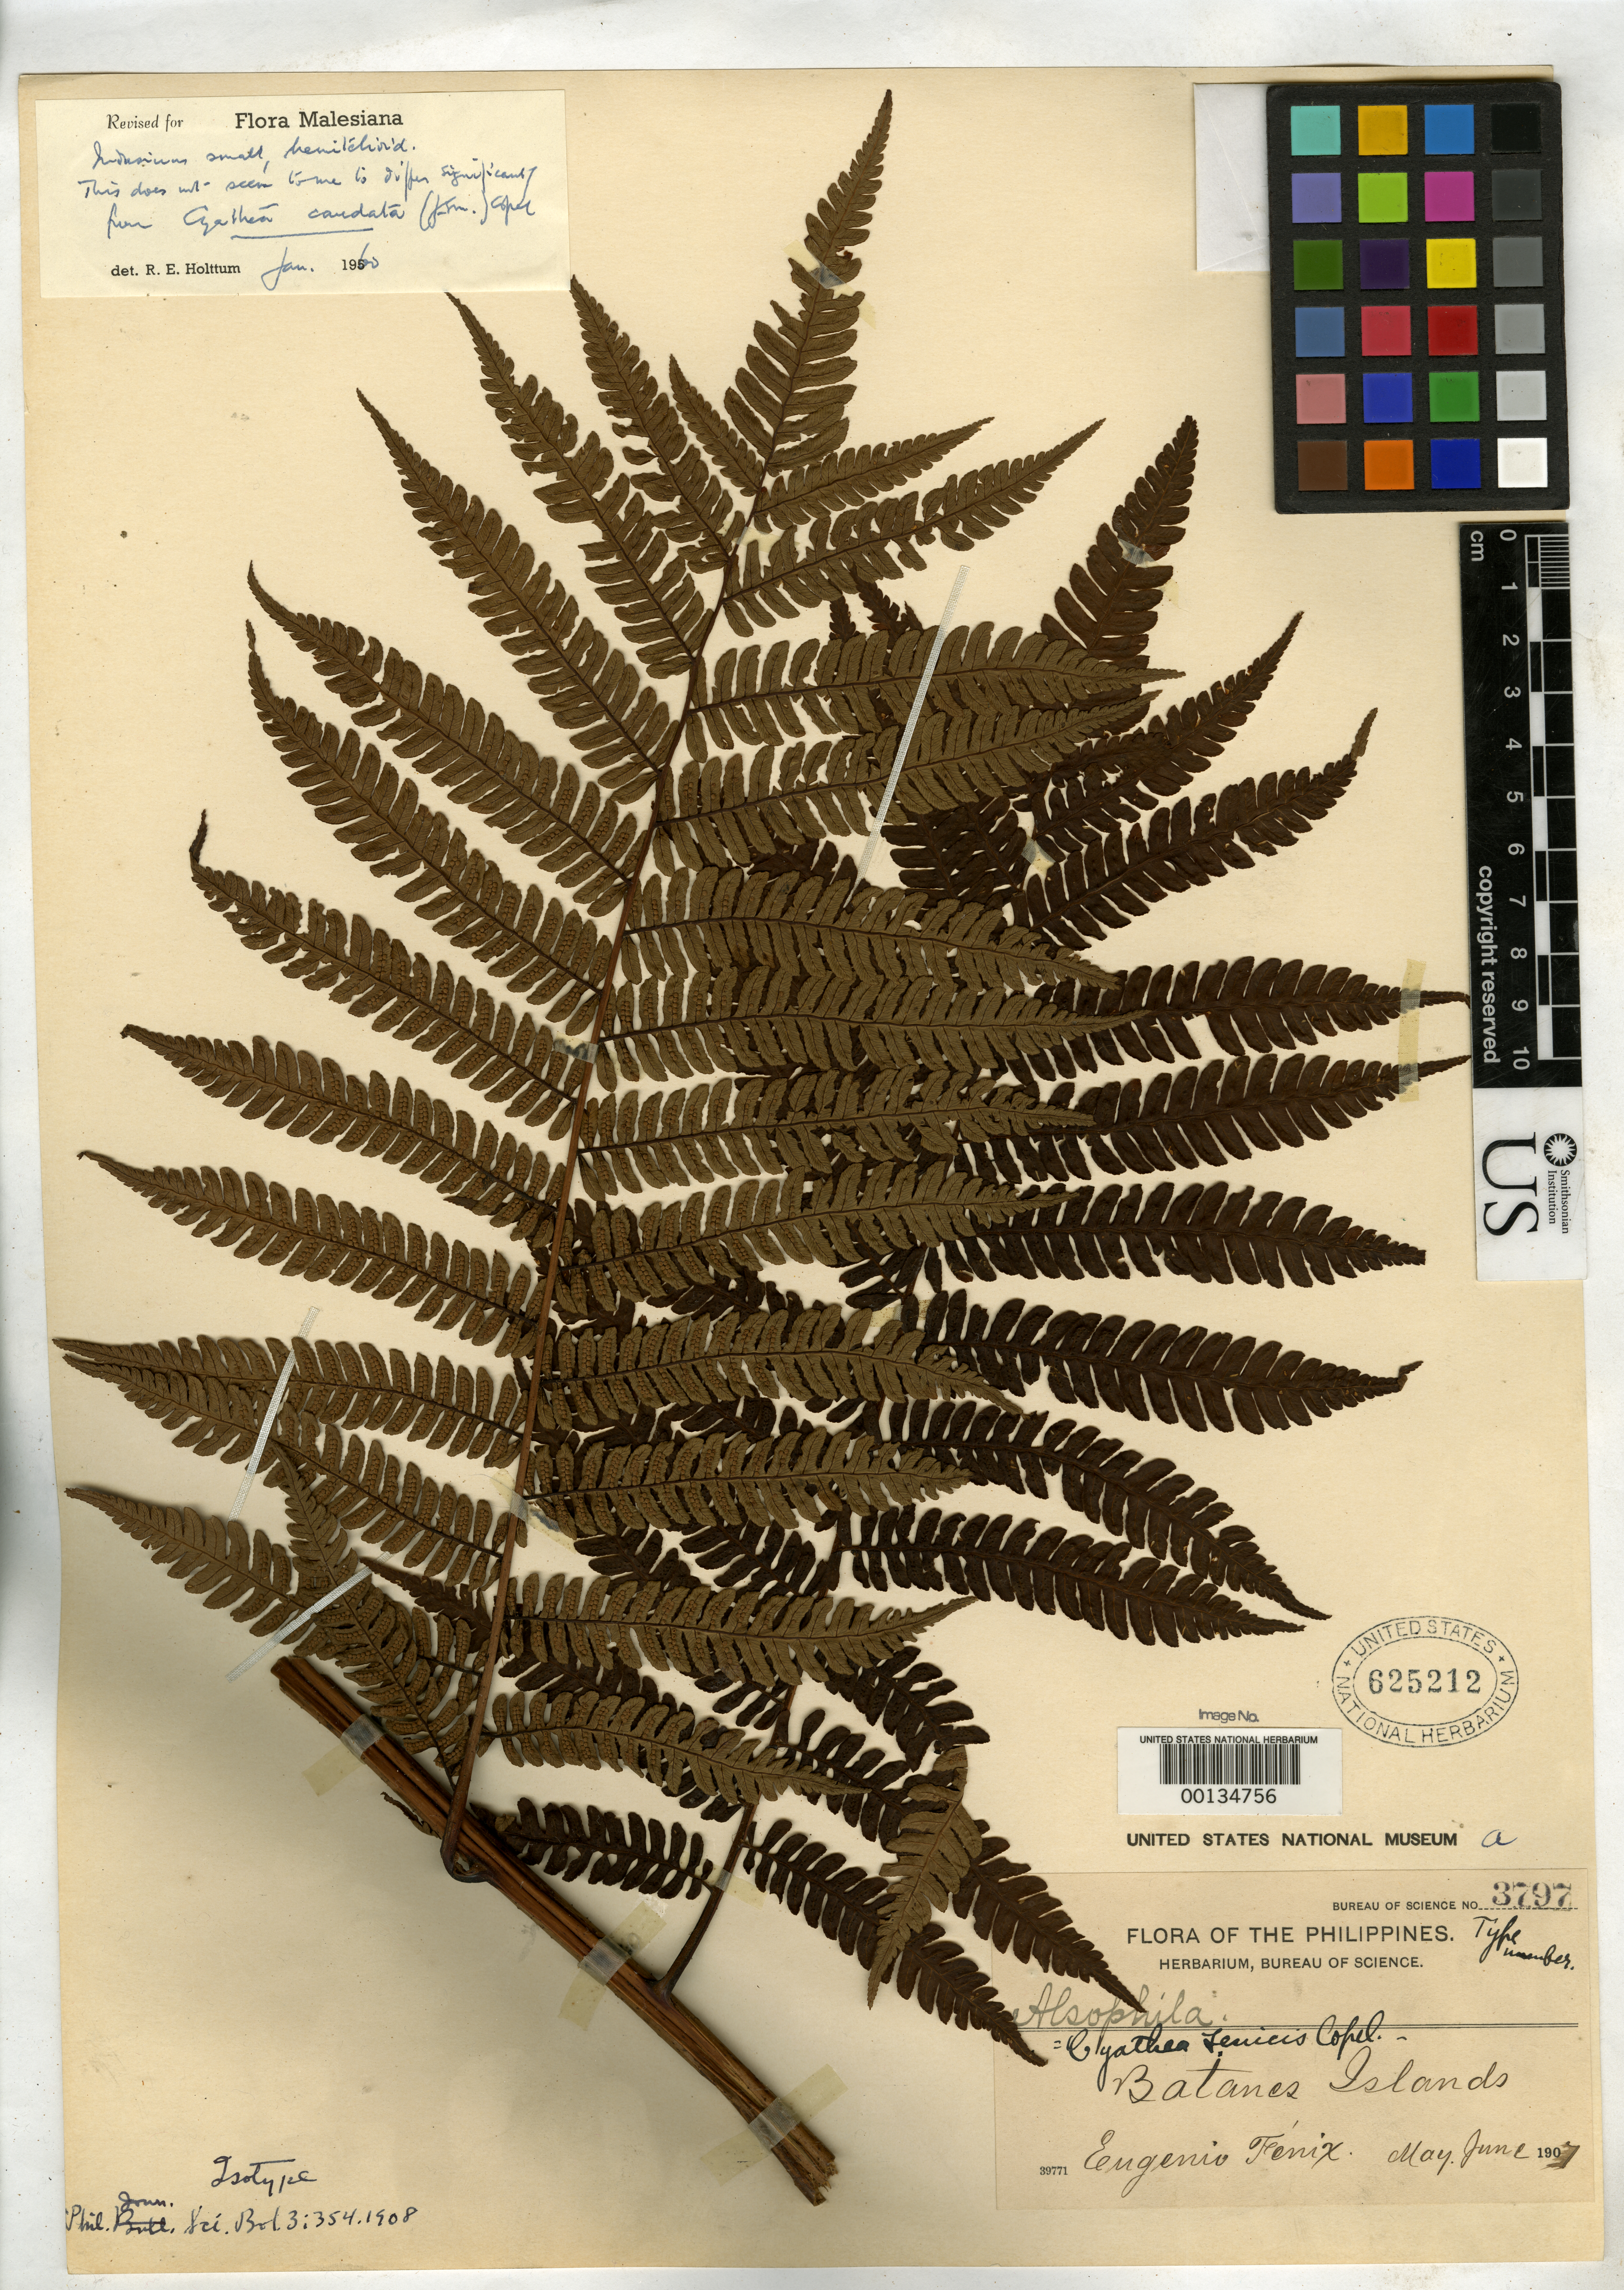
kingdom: Plantae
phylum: Tracheophyta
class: Polypodiopsida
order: Cyatheales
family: Cyatheaceae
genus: Cyathea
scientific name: Cyathea fenicis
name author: Copel.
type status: Isotype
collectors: E. Fenix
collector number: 3797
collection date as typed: May 1907 to -- Jun 1907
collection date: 1907-05/1907-06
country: Philippines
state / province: Cagayan Valley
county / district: Batanes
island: Batan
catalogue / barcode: US 625212